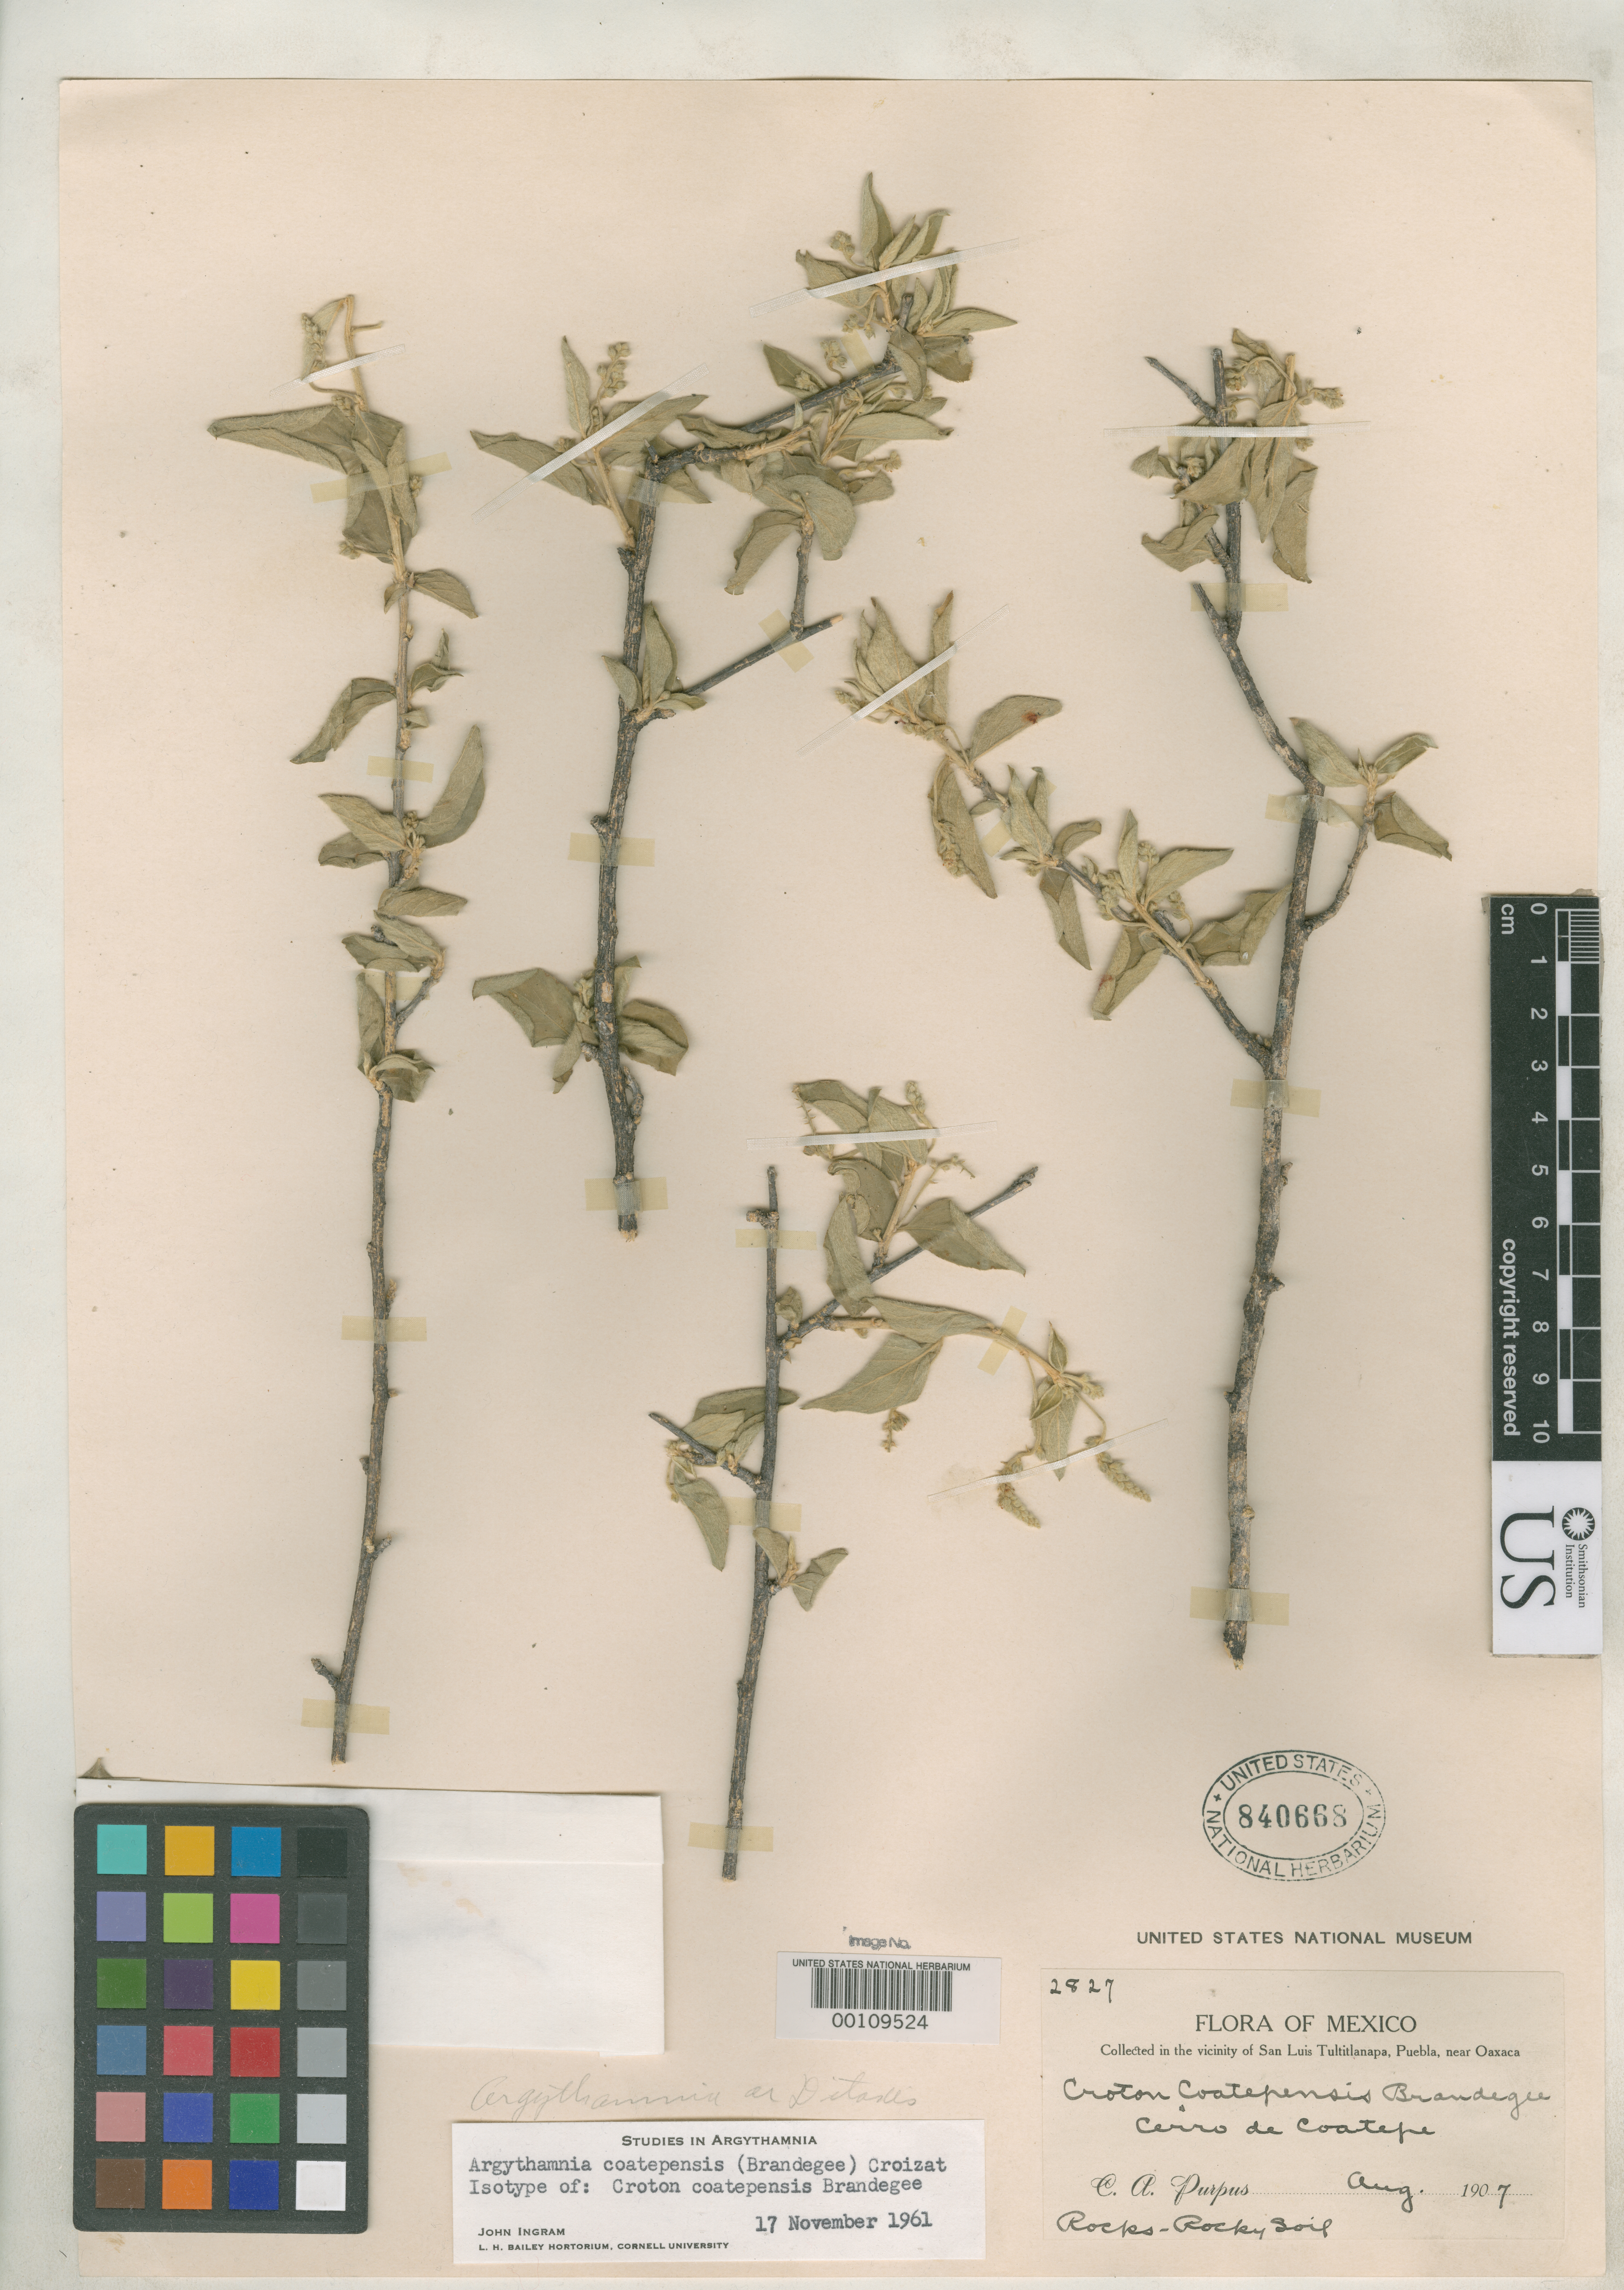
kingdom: Plantae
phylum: Tracheophyta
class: Magnoliopsida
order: Malpighiales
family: Euphorbiaceae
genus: Croton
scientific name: Croton coatepensis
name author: Brandegee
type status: Isotype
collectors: C. A. Purpus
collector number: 2827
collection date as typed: Aug 1907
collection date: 1907-08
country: Mexico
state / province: Puebla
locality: Cerro de Coatepe.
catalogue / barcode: US 840668